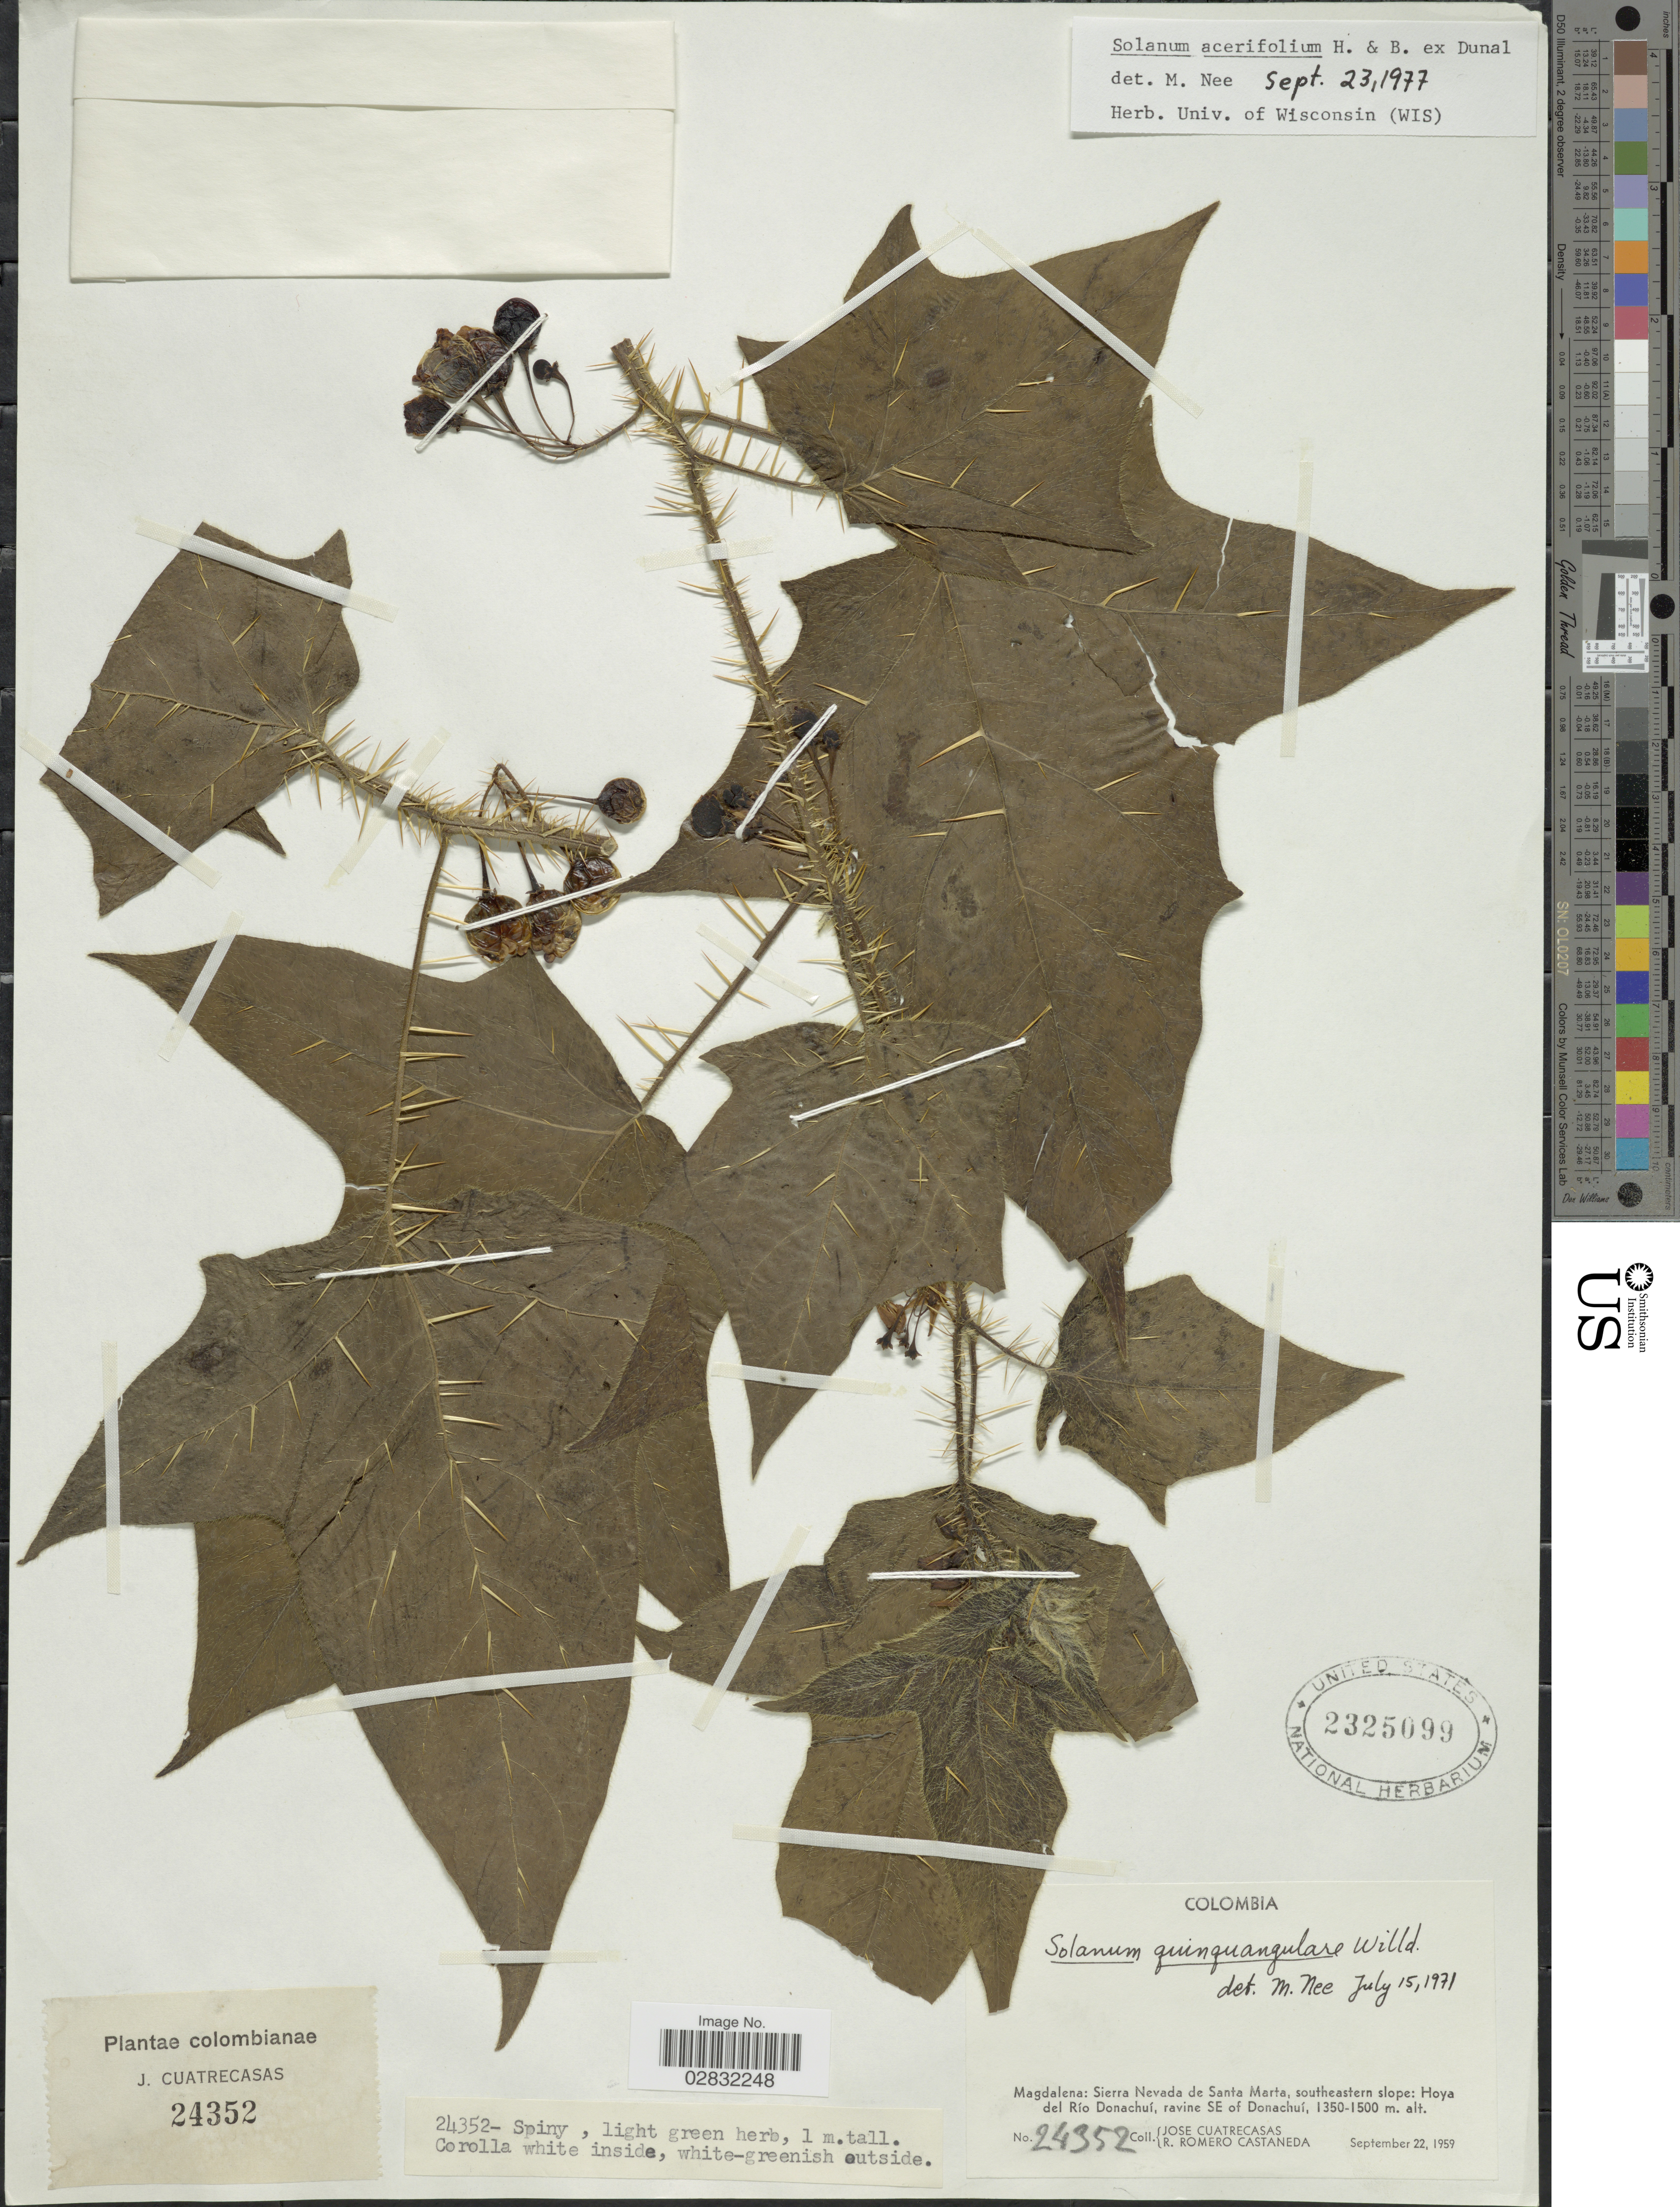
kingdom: Plantae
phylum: Tracheophyta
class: Magnoliopsida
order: Solanales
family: Solanaceae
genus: Solanum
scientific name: Solanum acerifolium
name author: Humb. & Bonpl. ex Dunal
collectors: J. Cuatrecasas & R. Romero Castañeda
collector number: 24352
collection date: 1959-09-22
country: Colombia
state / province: Magdalena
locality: Magdalena: Sierra Nevada de Santa Marta, southeastern slopes: Hoya del Río Donachuí, ravine SE of Donachuí.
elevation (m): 1350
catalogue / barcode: US 2325099